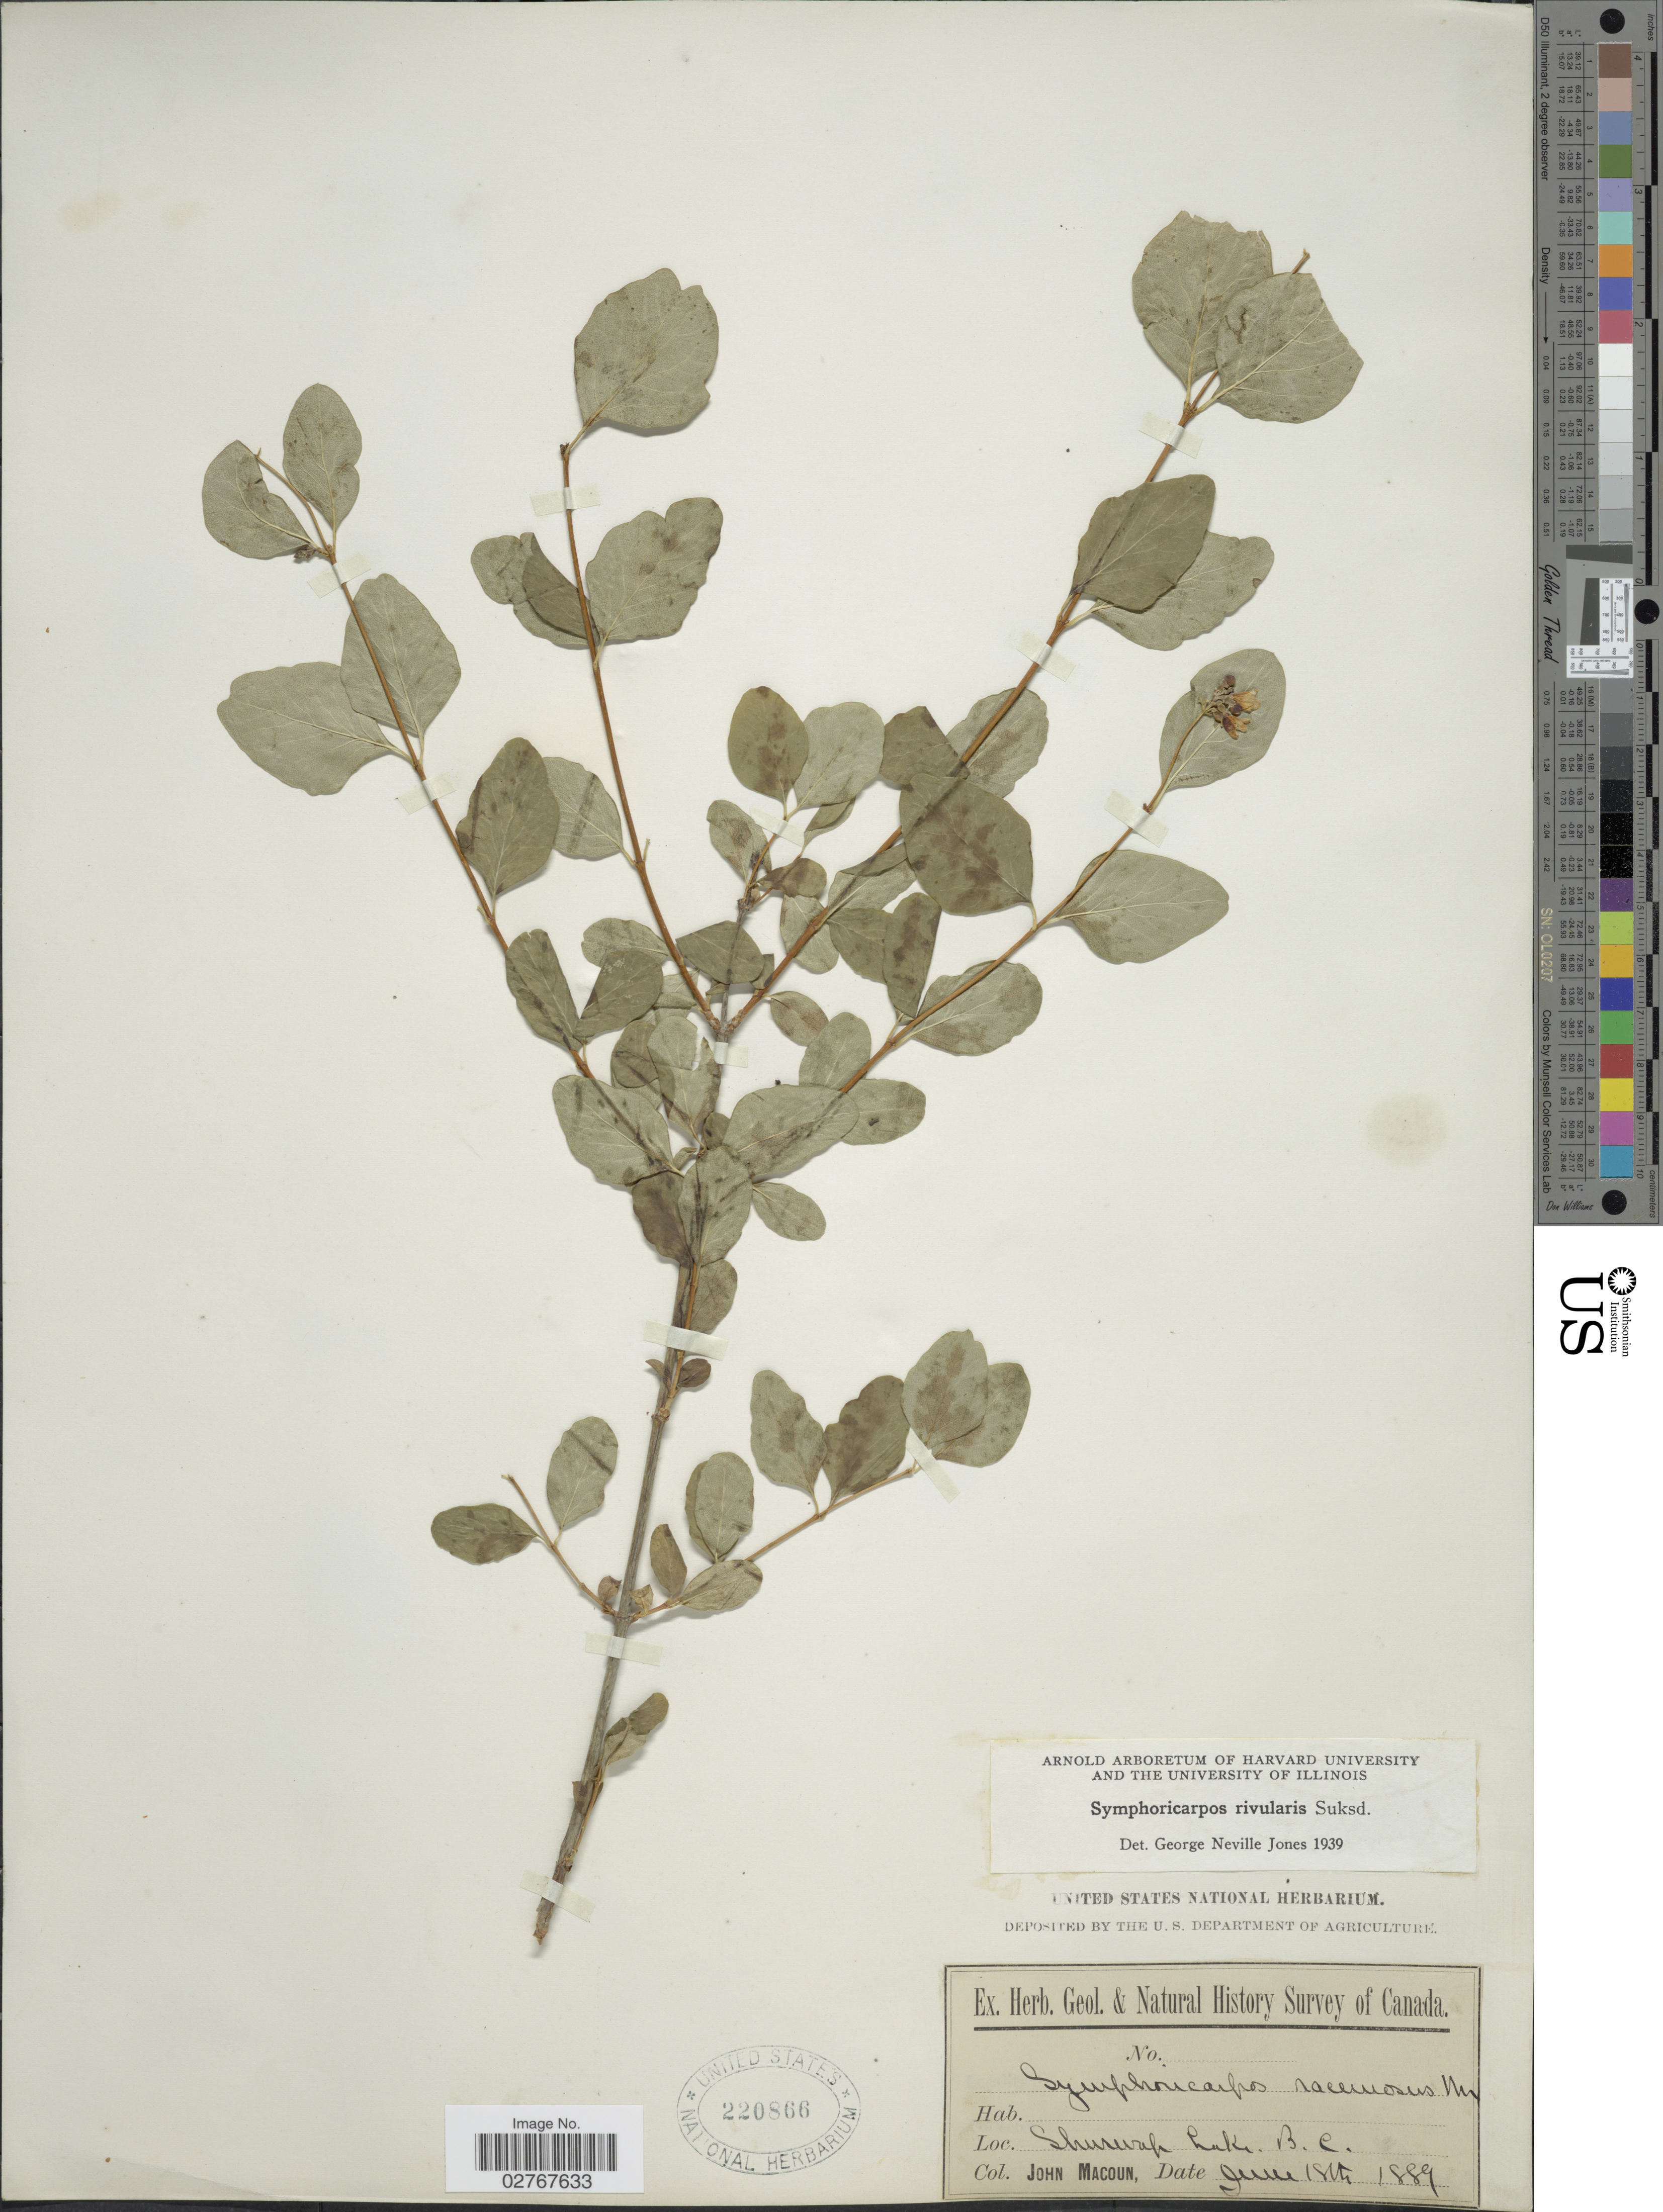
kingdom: Plantae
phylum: Tracheophyta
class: Magnoliopsida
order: Dipsacales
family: Caprifoliaceae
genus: Symphoricarpos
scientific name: Symphoricarpos rivularis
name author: Suksd.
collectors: J. Macoun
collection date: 1889-06-18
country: Canada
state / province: British Columbia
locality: Shuswap Lake.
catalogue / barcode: US 220866